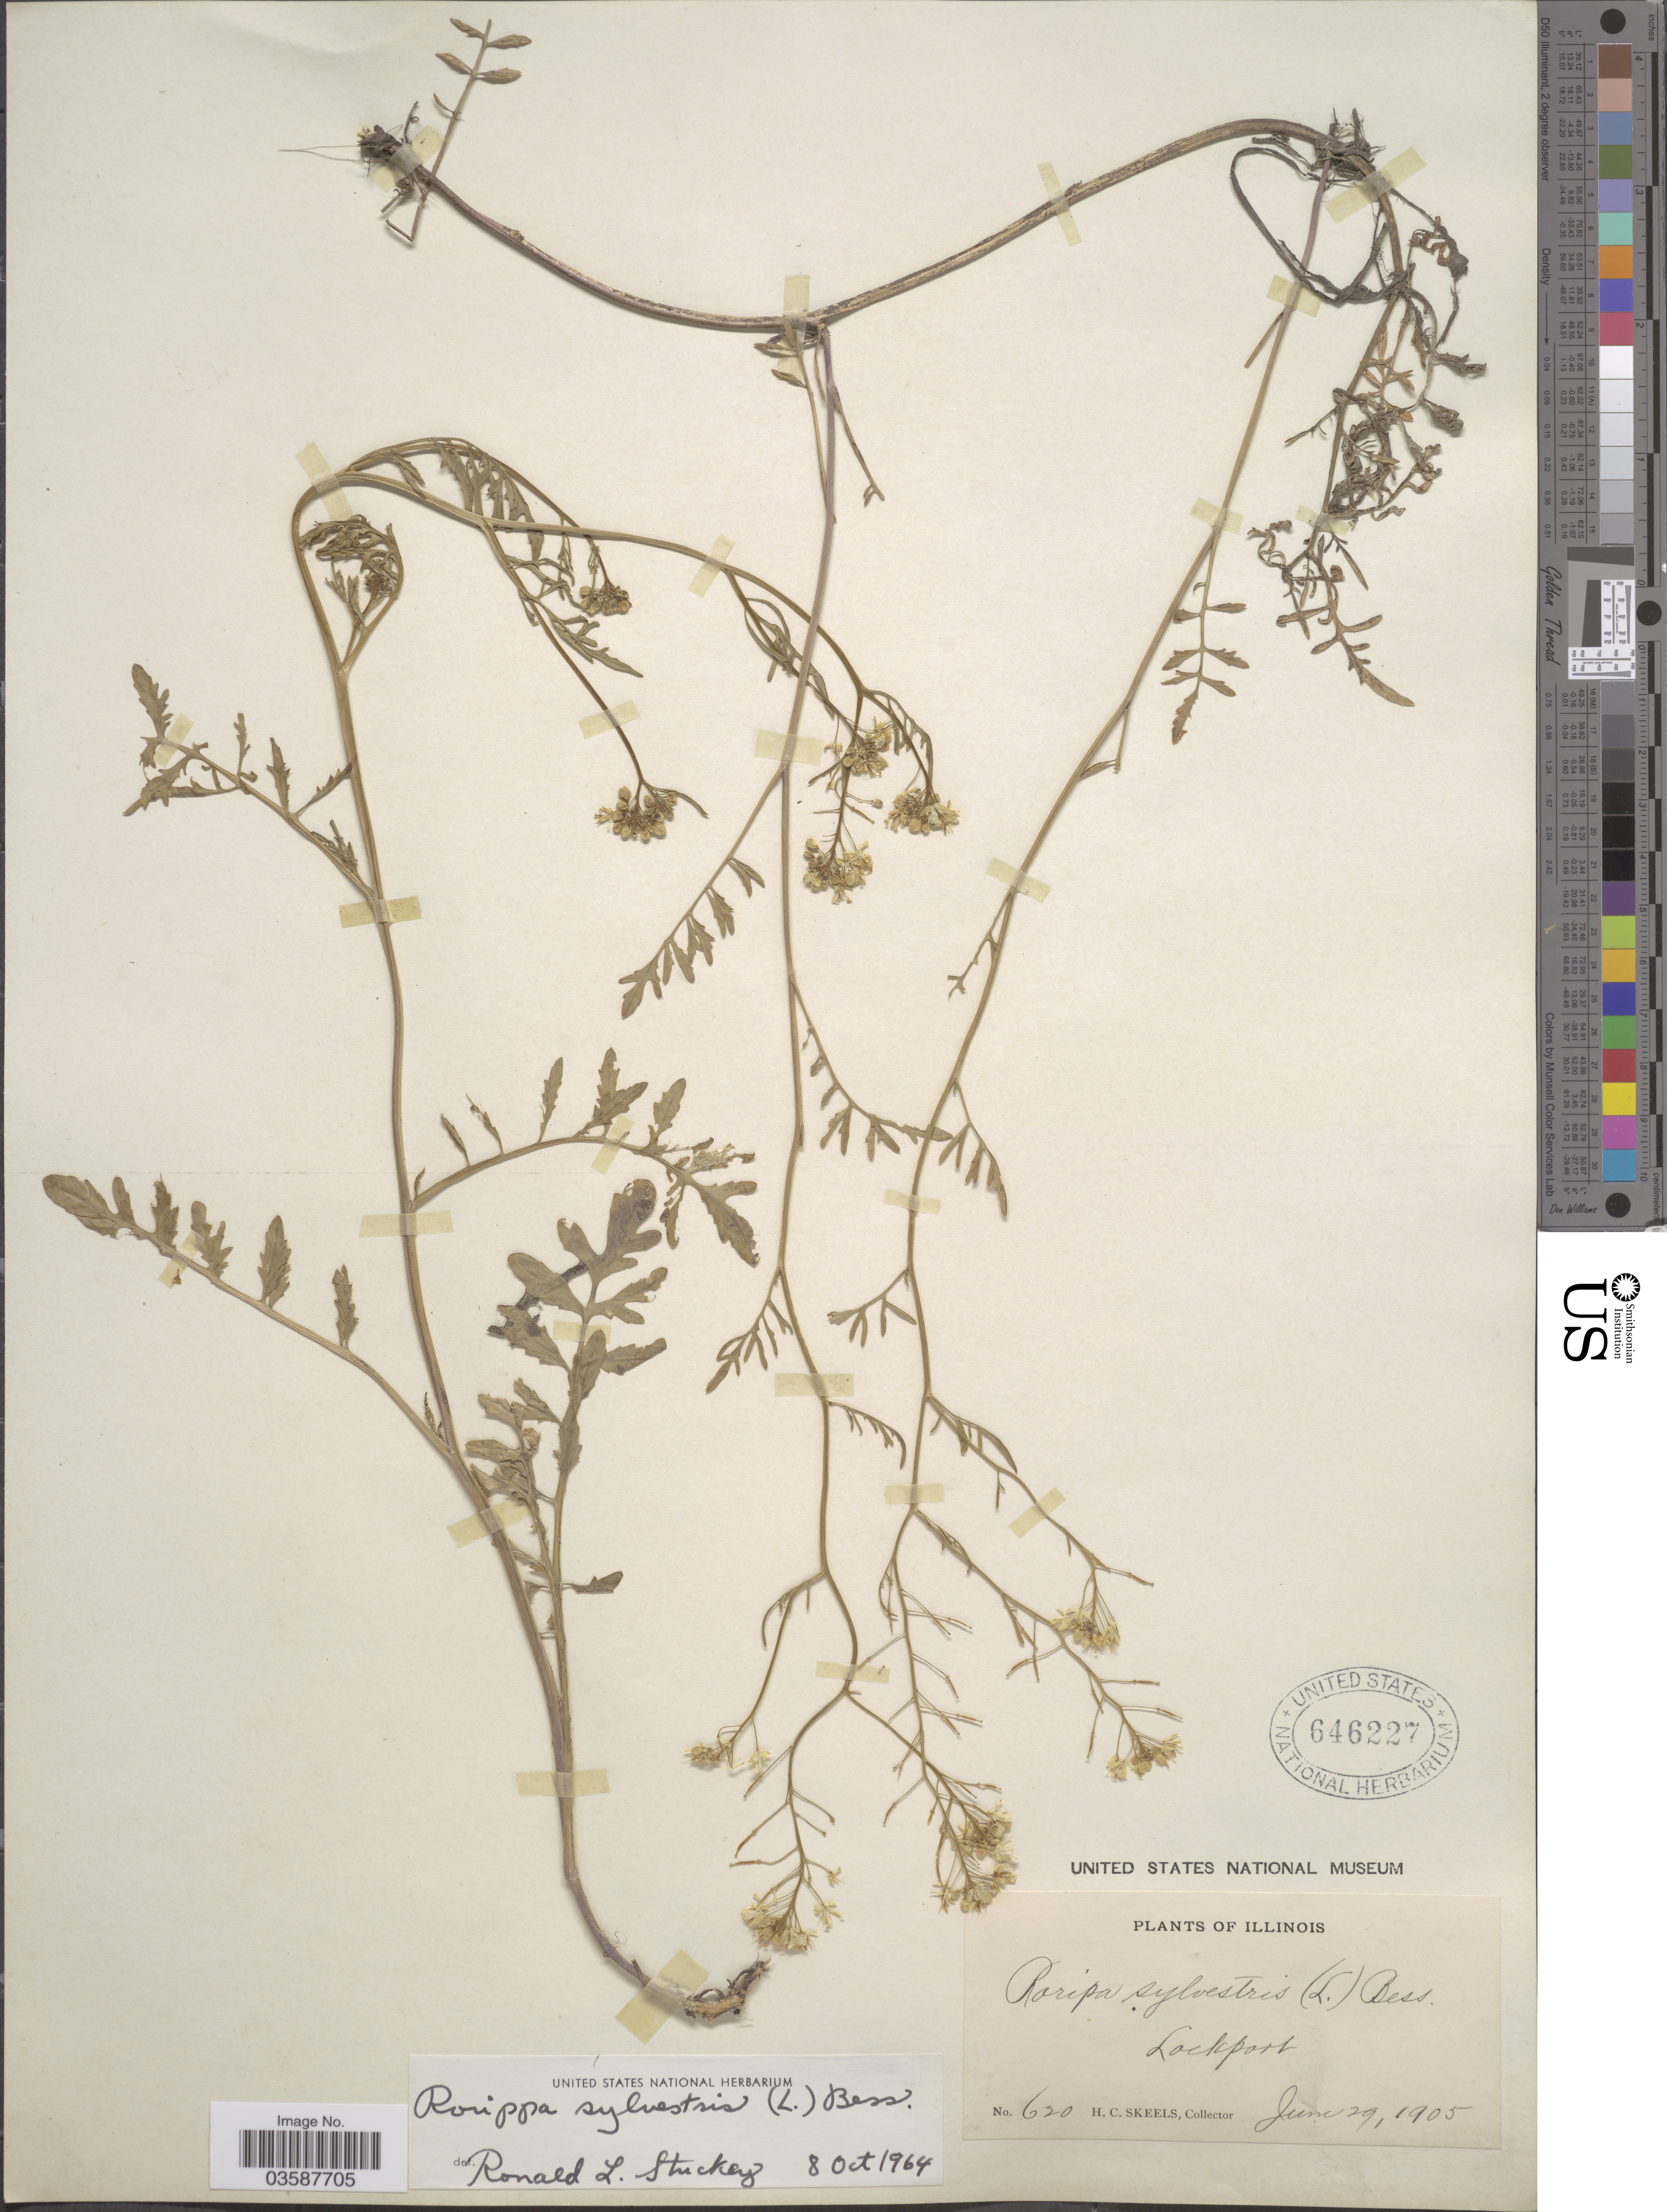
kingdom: Plantae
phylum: Tracheophyta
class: Magnoliopsida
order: Brassicales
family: Brassicaceae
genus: Rorippa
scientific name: Rorippa sylvestris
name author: (L.) Besser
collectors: H. Skeels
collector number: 620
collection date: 1905-06-29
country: United States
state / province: Illinois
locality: Lockport.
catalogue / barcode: US 646227